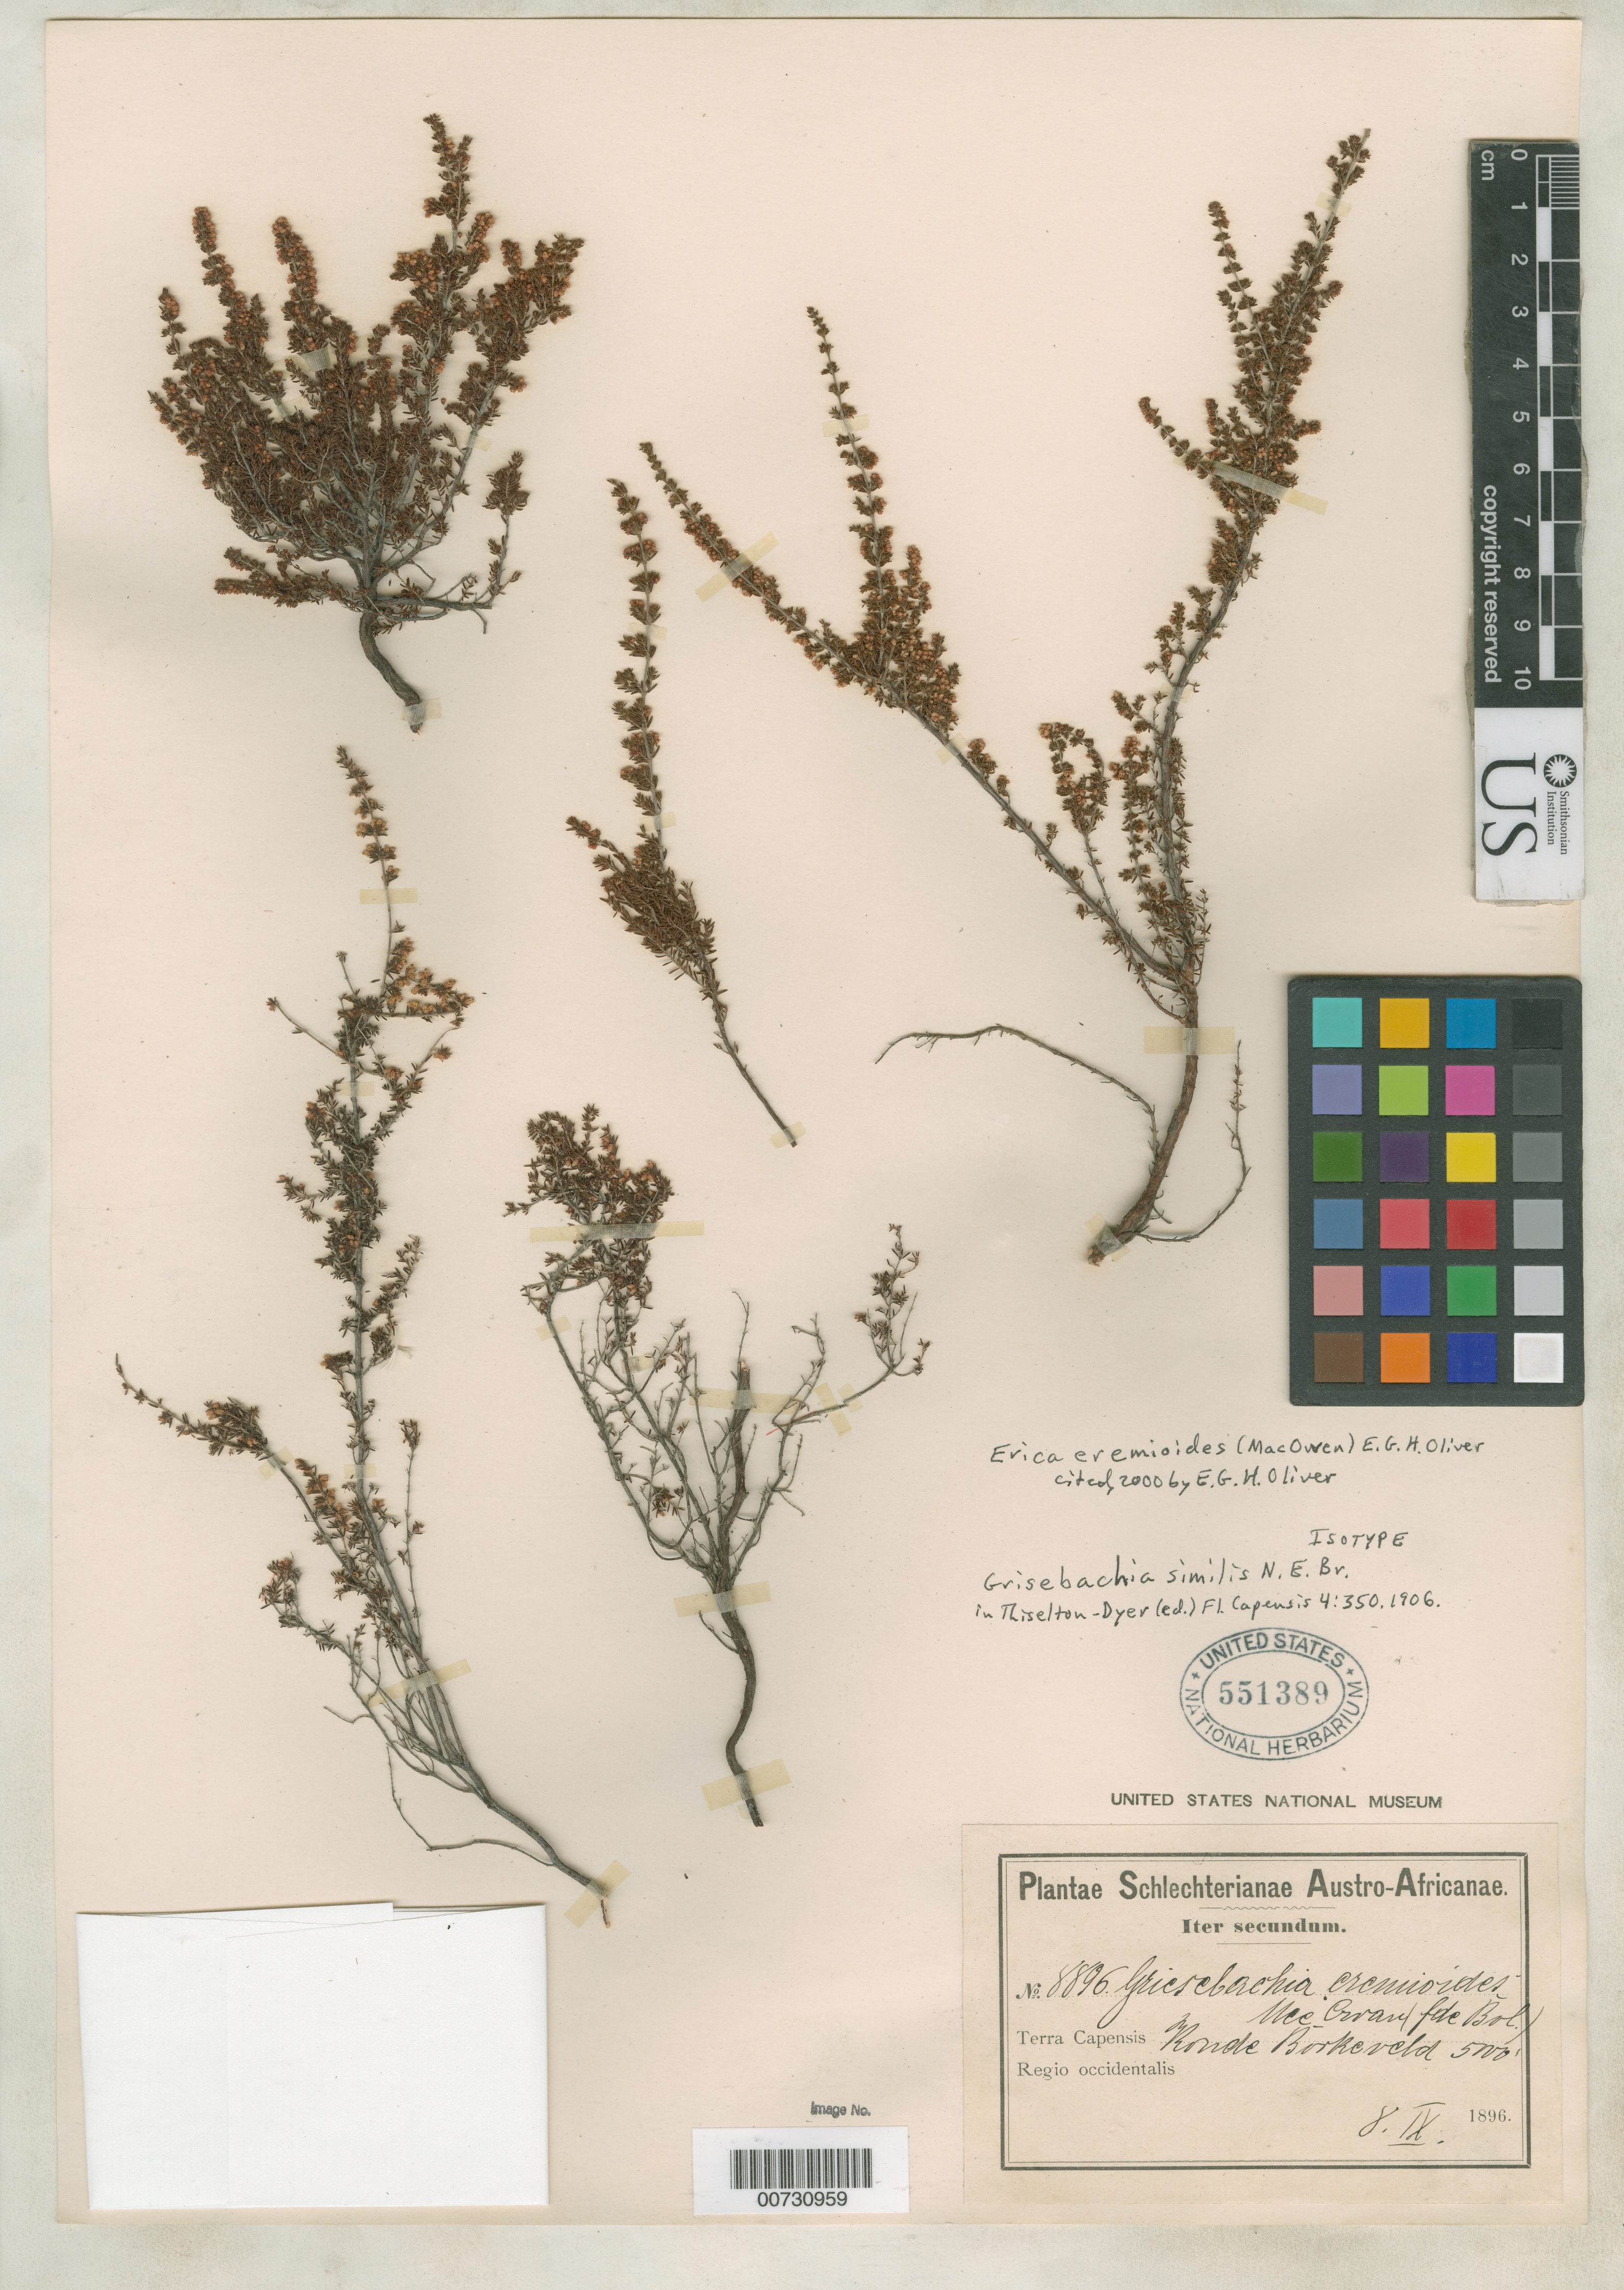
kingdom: Plantae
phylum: Tracheophyta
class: Magnoliopsida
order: Ericales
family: Ericaceae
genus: Grisebachia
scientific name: Grisebachia similis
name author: N.E. Br. in Dyer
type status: Isotype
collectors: F. R. R. Schlechter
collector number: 8896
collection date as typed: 08 Sep 1896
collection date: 1896-09-08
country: South Africa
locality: Terra Capensis, Koude Bokkeveld.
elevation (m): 1524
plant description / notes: Collection (but not US sheet) cited 2000 by E.G.H. Oliver, Contr. Bolus Herb. 19.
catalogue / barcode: US 551389